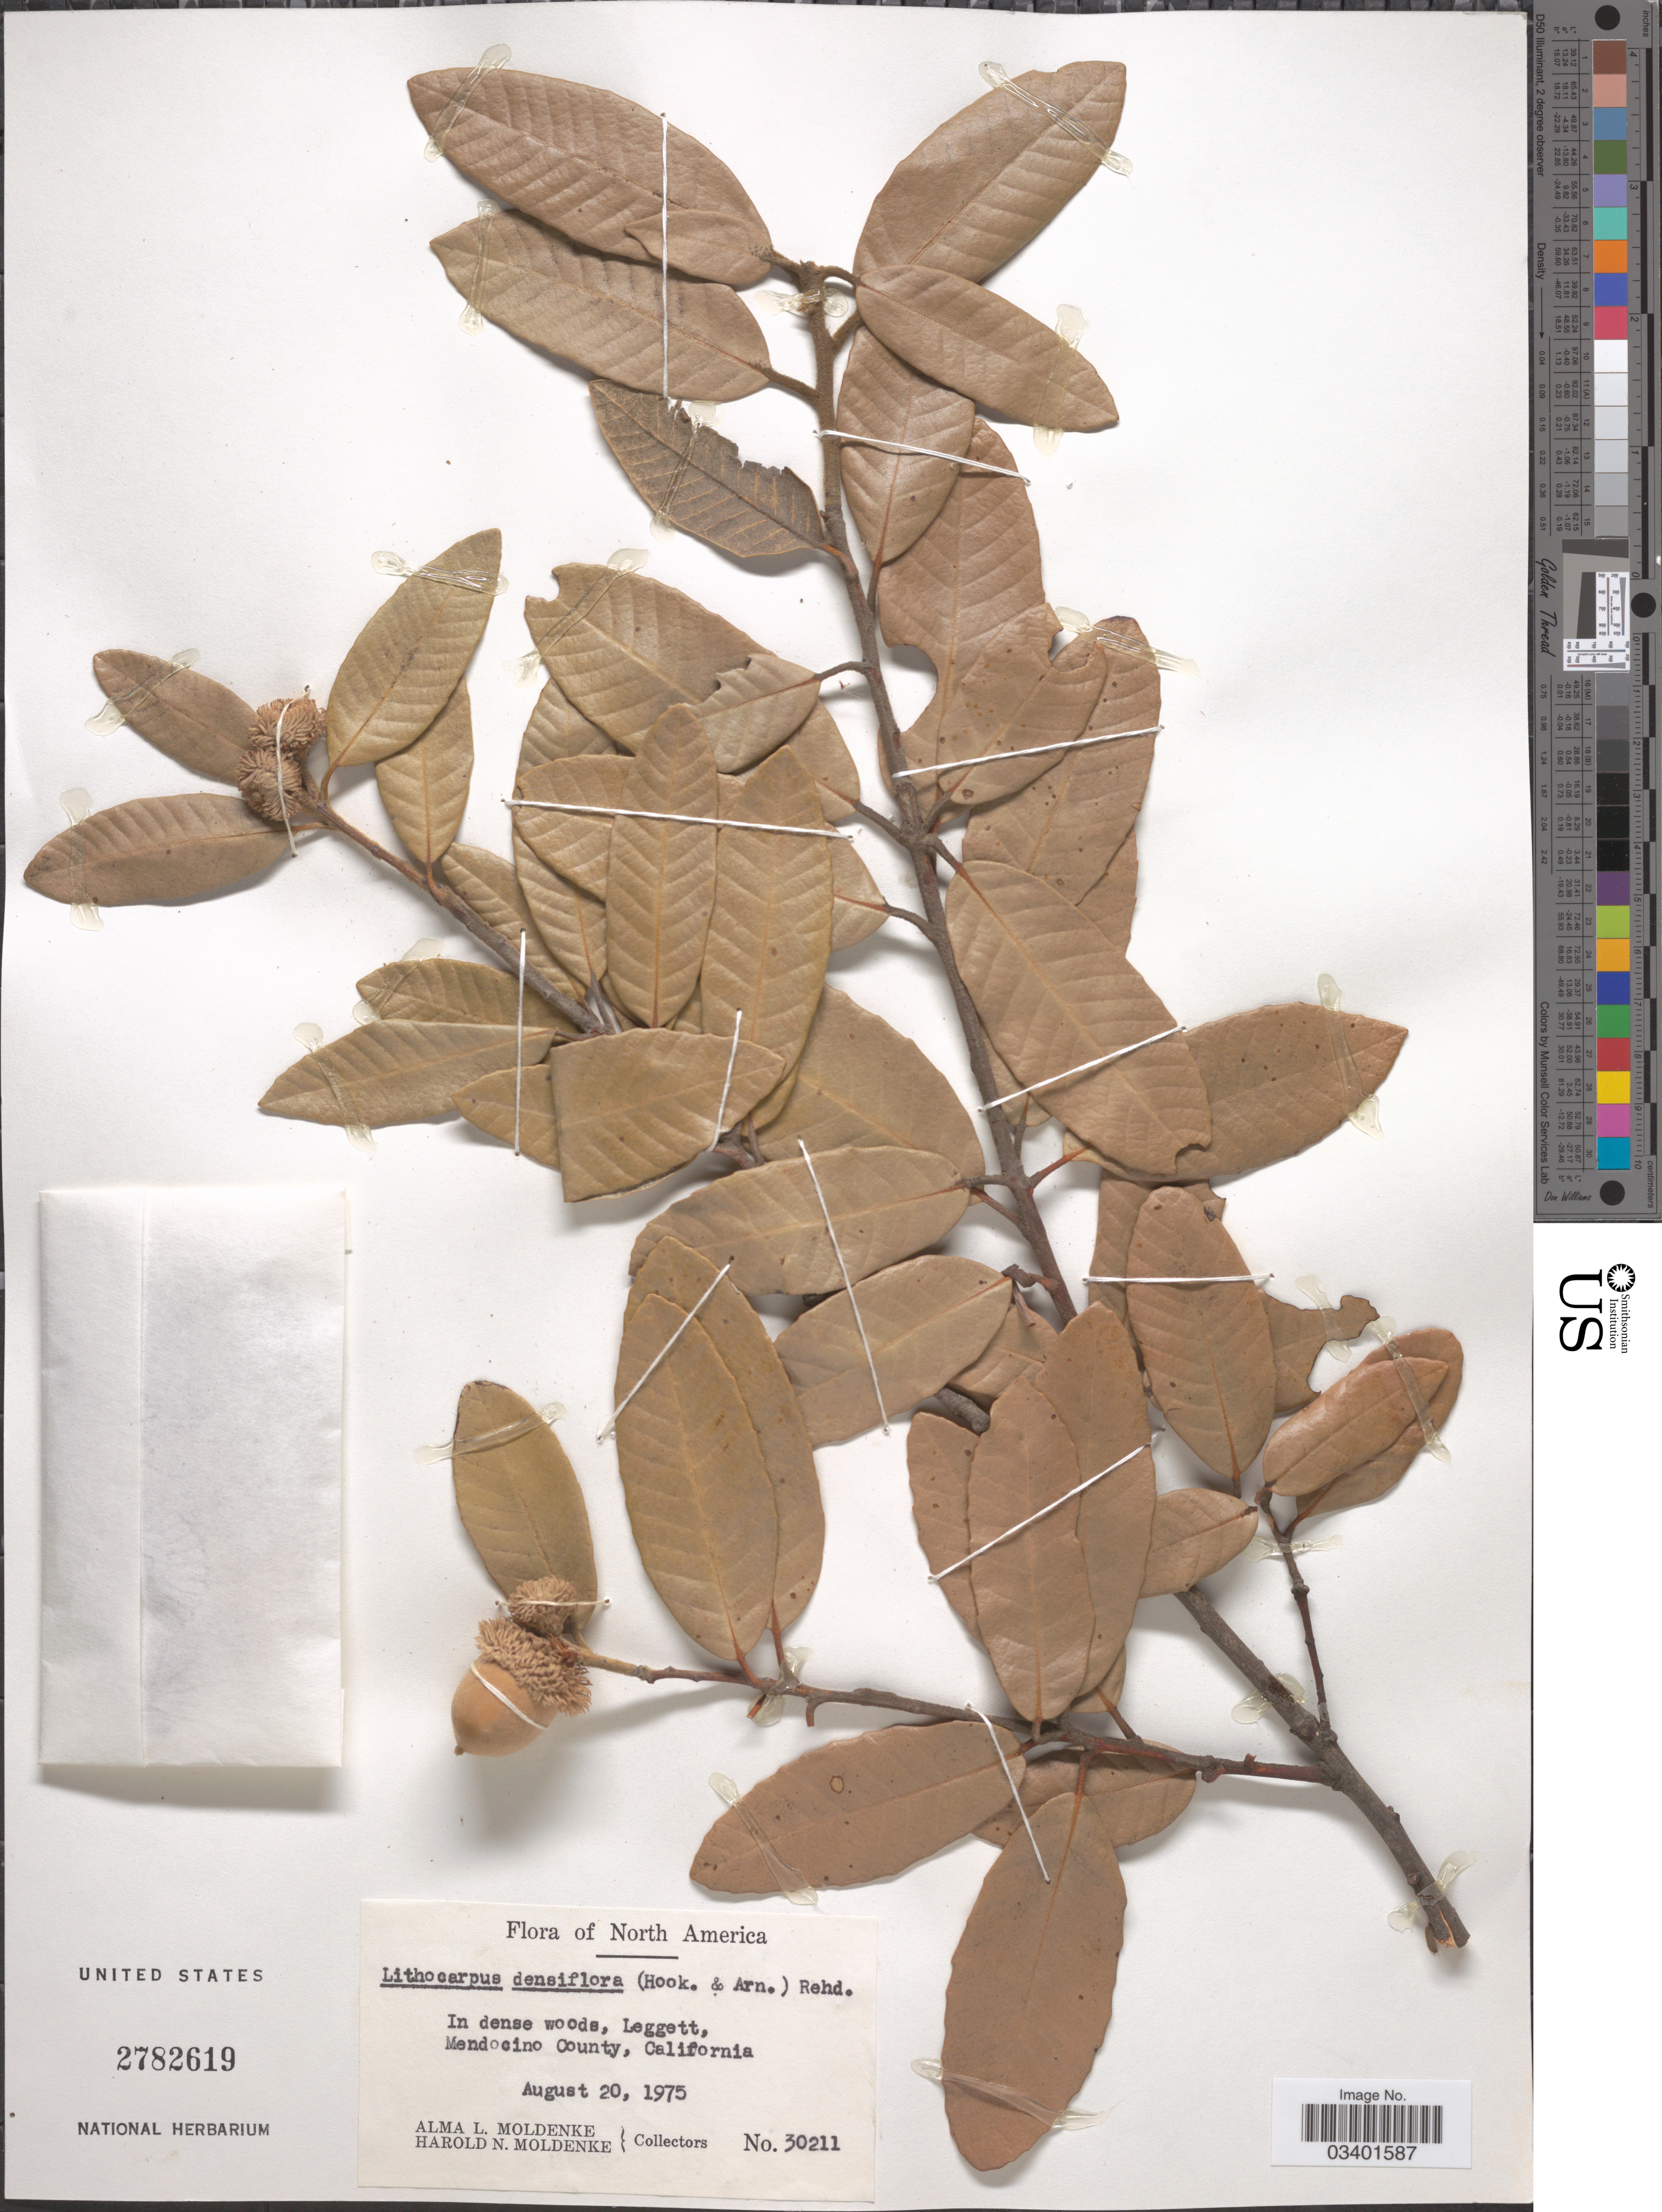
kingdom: Plantae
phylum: Tracheophyta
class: Magnoliopsida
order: Fagales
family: Fagaceae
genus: Notholithocarpus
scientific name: Notholithocarpus densiflorus var. densiflorus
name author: (Hook. & Arn.) P. S. Manos et al.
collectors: A. L. Moldenke & H. N. Moldenke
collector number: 30211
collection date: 1975-08-20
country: United States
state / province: California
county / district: Mendocino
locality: Leggett, Mendocino County.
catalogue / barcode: US 2782619